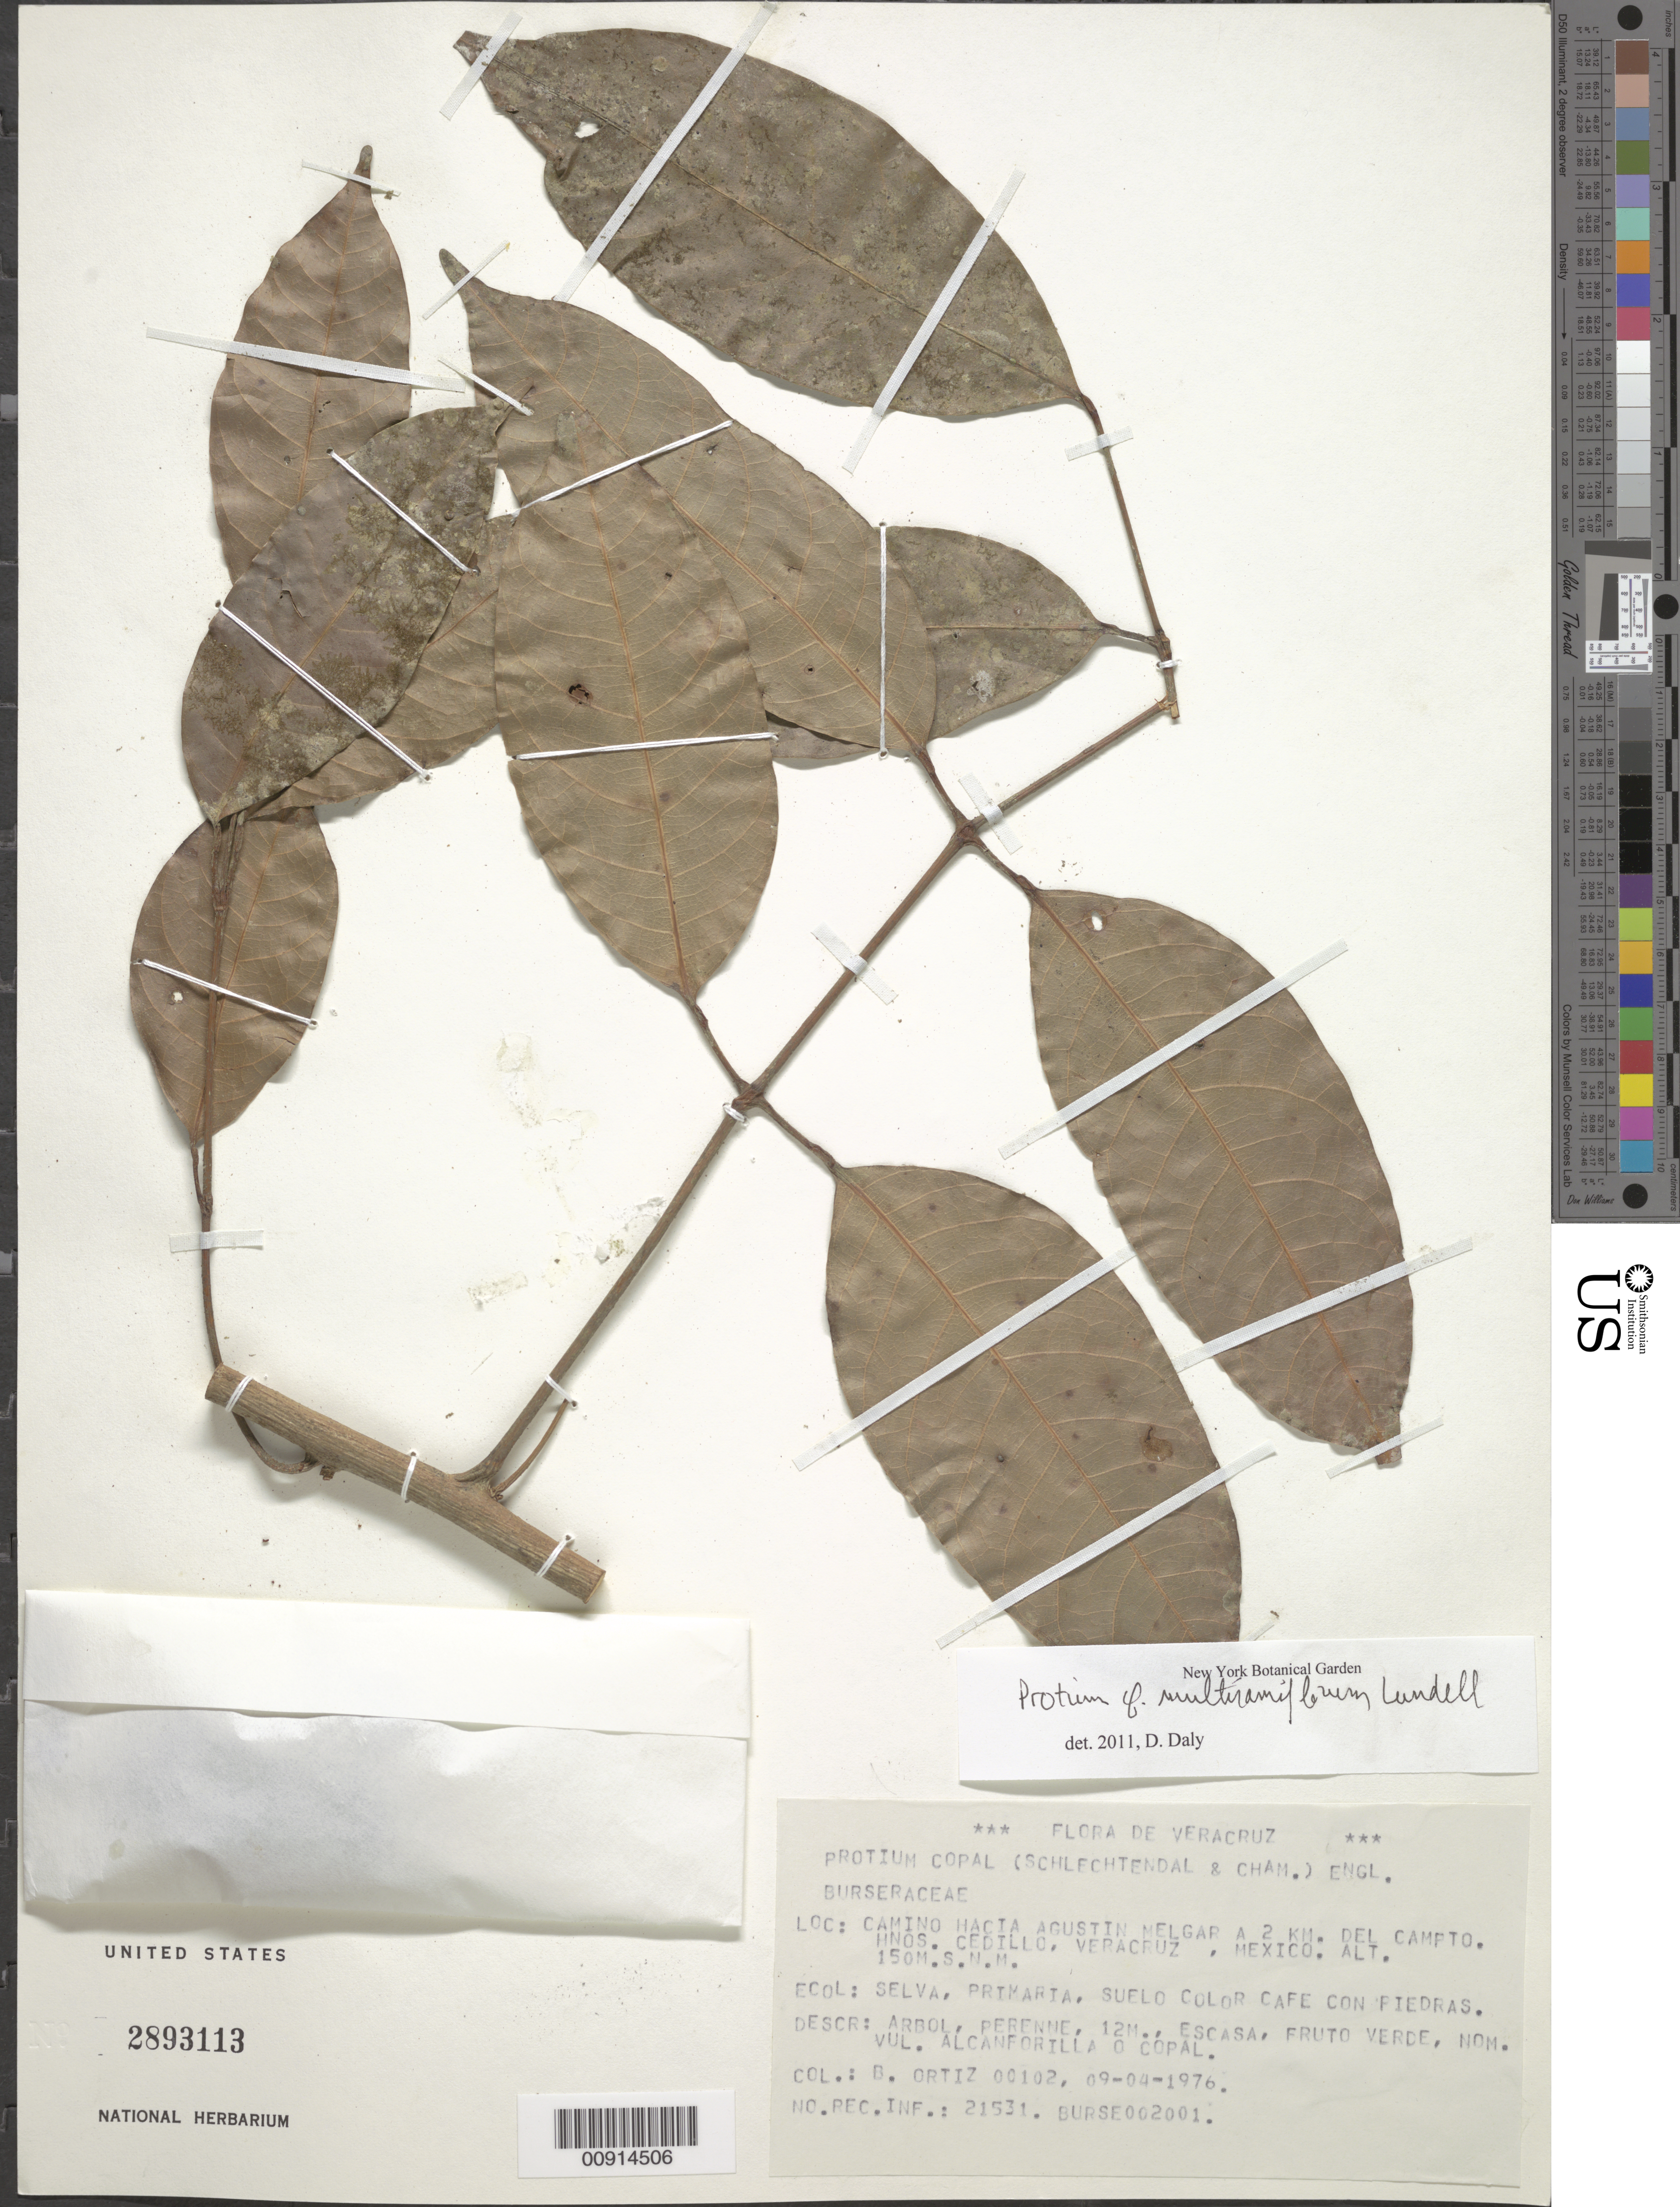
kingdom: Plantae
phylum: Tracheophyta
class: Magnoliopsida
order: Sapindales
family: Burseraceae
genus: Protium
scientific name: Protium copal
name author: (Schltdl. & Cham.) Engl.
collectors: Ortiz, B.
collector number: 00102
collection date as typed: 04 Sep 1976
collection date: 1976-09-04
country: Mexico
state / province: Veracruz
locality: Camino hacia Agustín Melgar a 2 km del Campto. Hnos. Cedillo, Veracruz.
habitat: Selva, primaria, suelo color café con piedras.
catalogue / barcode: US 2893113